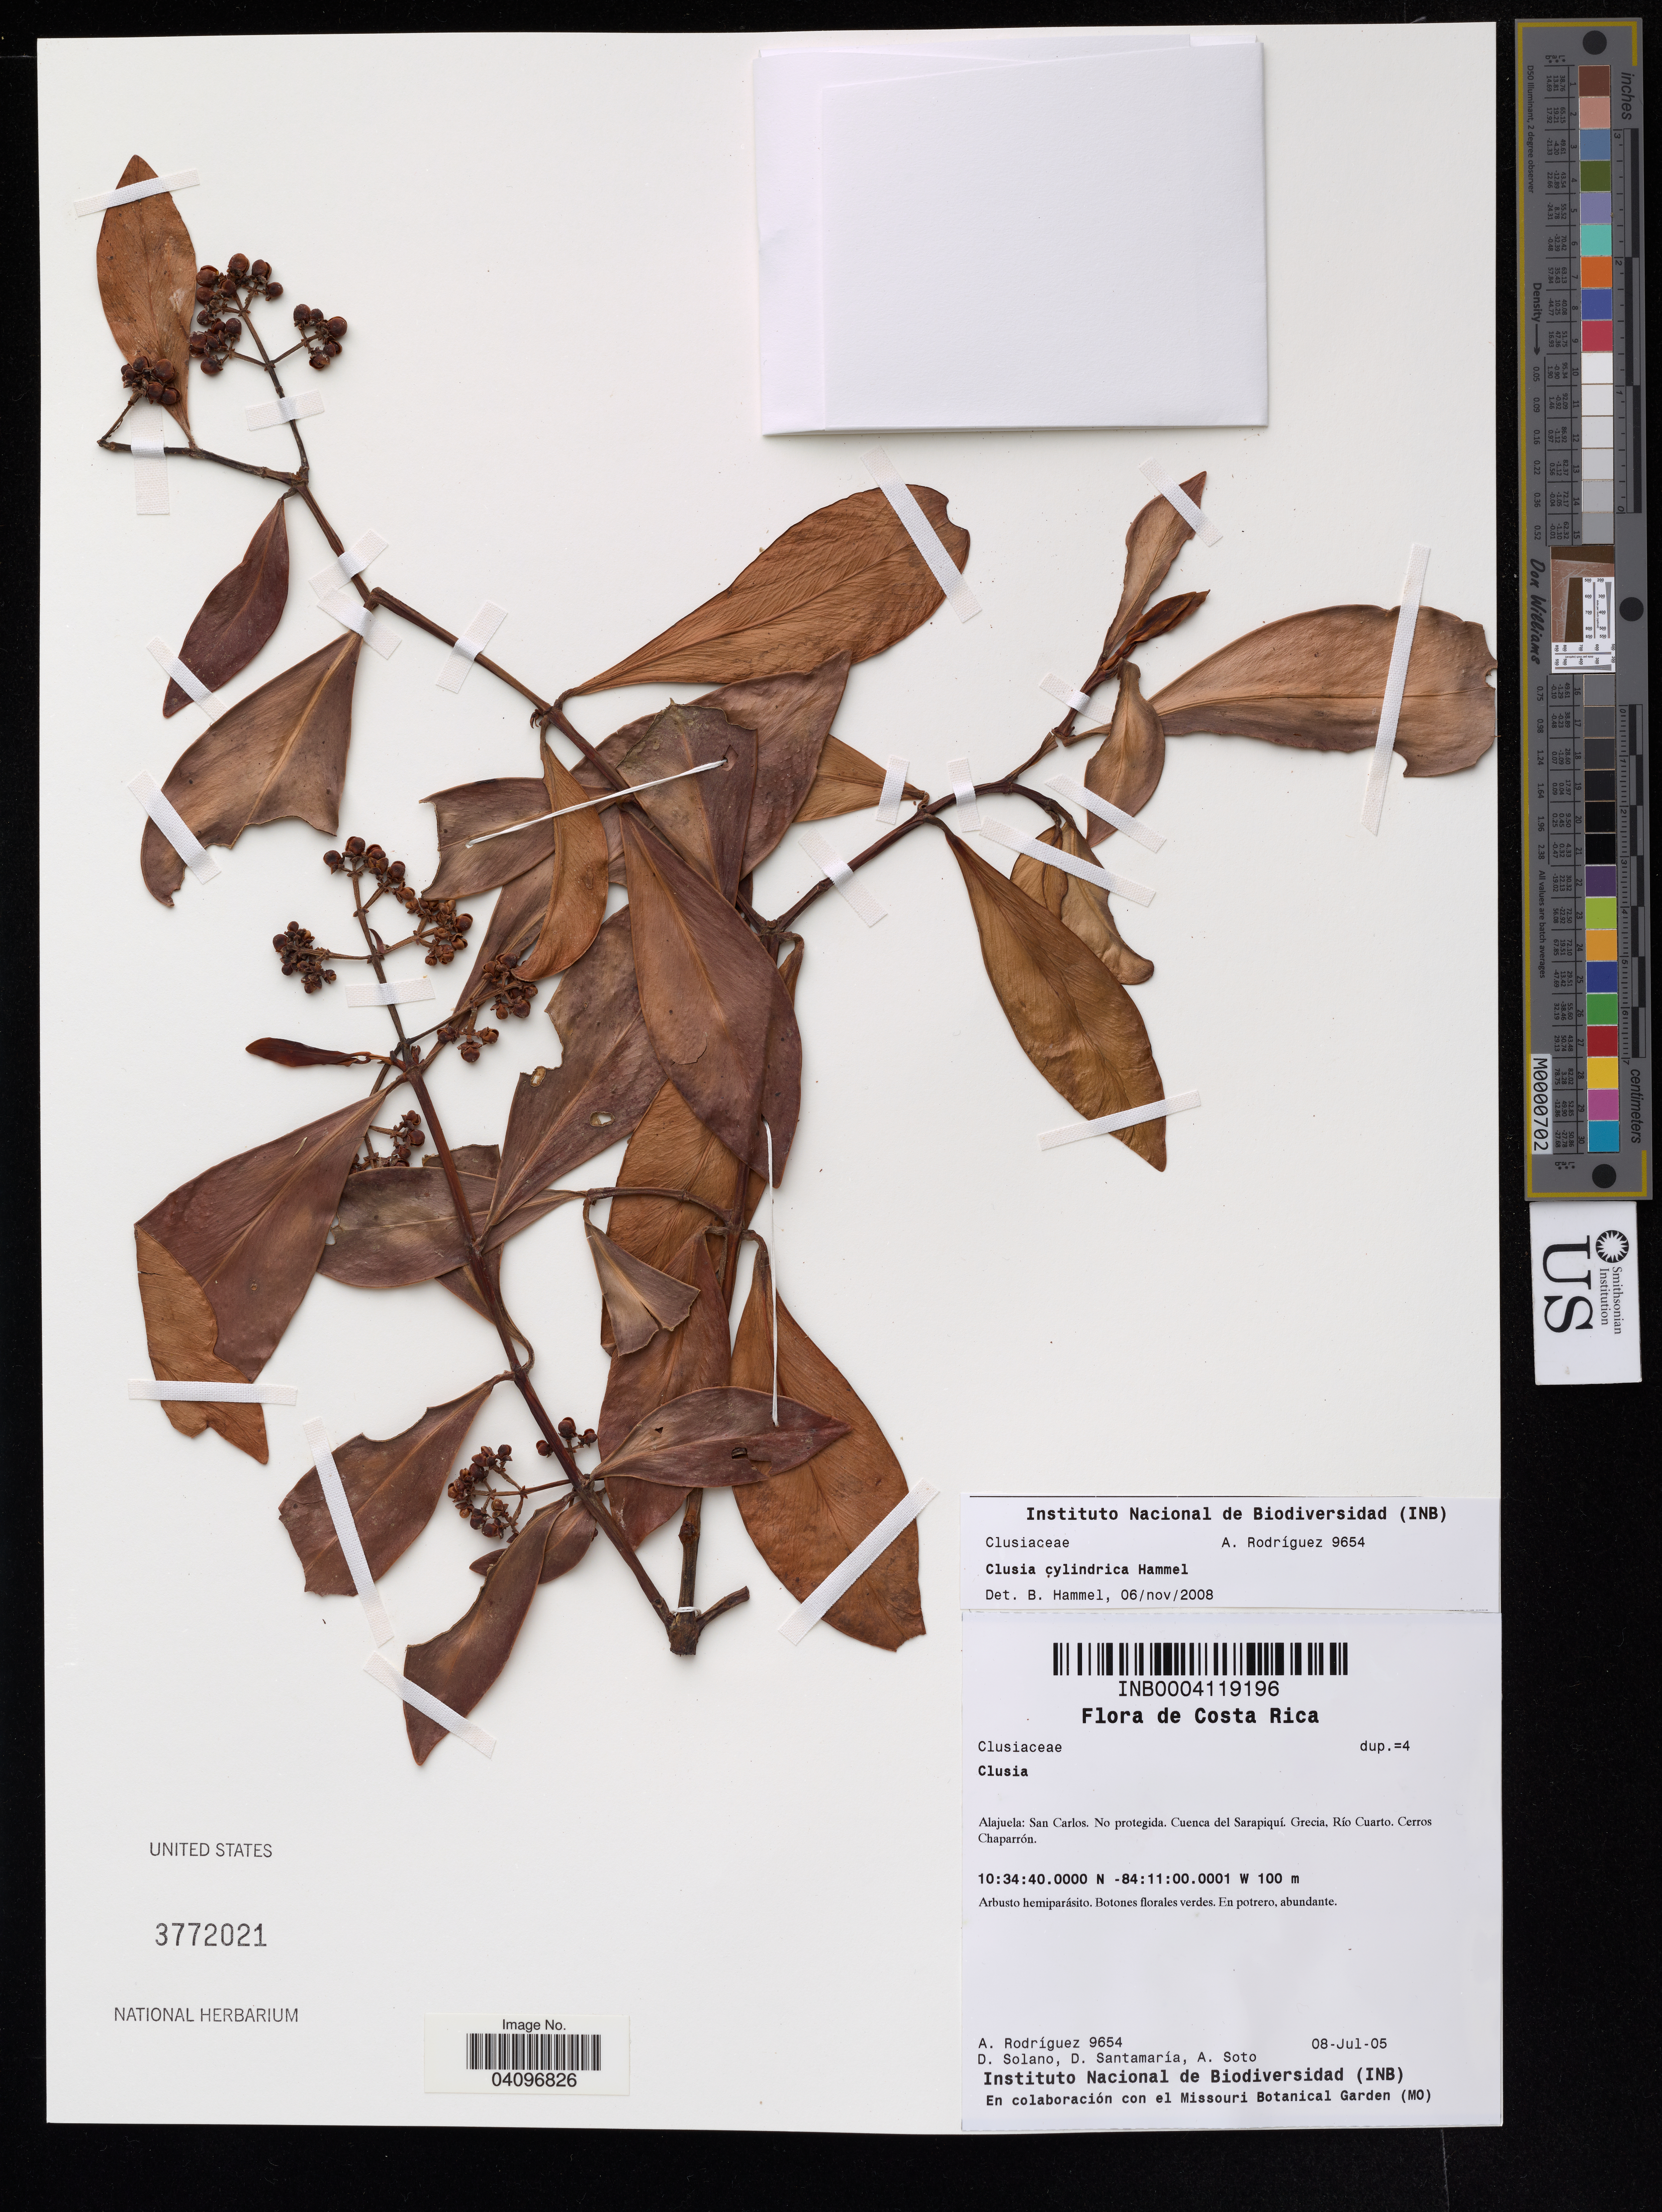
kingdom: Plantae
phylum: Tracheophyta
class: Magnoliopsida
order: Malpighiales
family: Clusiaceae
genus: Clusia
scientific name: Clusia cylindrica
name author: Hammel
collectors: A. Rodriquez, D. Solano, D. Santamaria & A. Soto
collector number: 9654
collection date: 2005-07-08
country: Costa Rica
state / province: Alajuela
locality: San Carlos, No protegida, Cuenca del Sarapiquí, Grecia, Río Cuarto, Cerros Chaparrón.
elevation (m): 100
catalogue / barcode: US 3772021